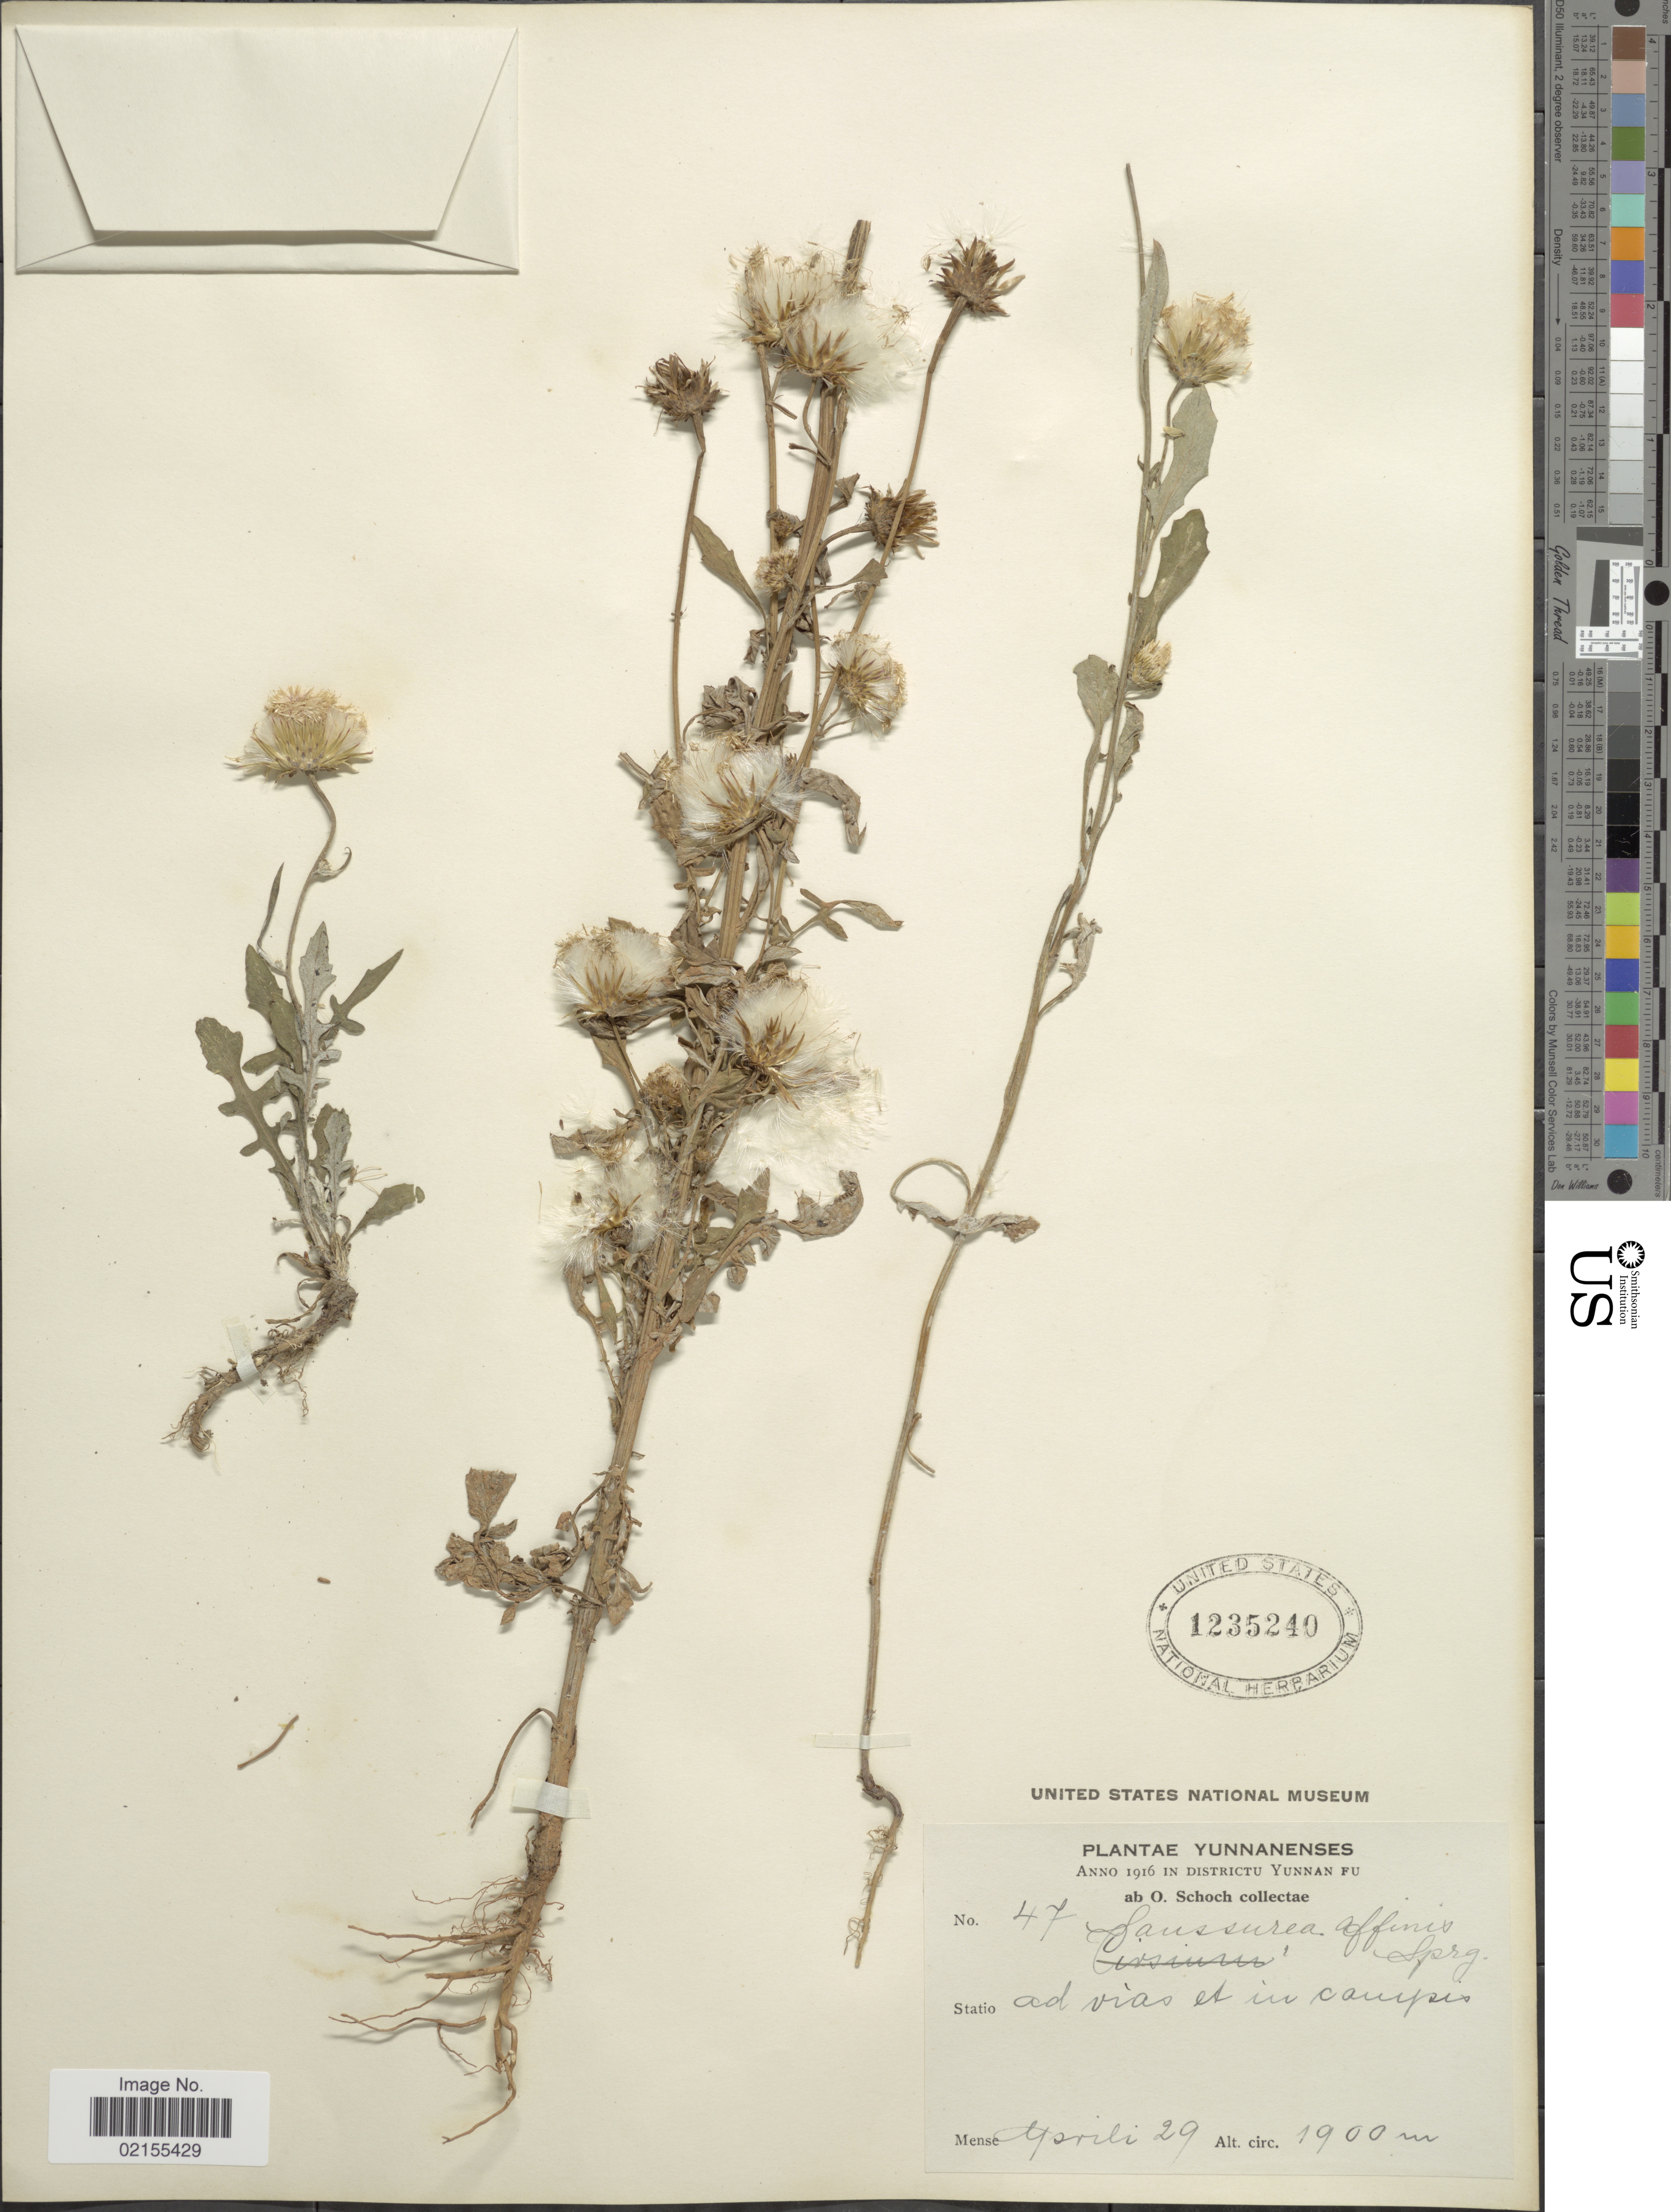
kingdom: Plantae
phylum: Tracheophyta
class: Magnoliopsida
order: Asterales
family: Asteraceae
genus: Hemistepta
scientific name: Hemistepta lyrata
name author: Bunge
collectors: O. Schoch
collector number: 47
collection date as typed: Transcribed d/m/y: /4/29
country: China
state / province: Yunnan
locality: Yunnanenses, Districtu Yunnan Fu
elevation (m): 1900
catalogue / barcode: US 1235240